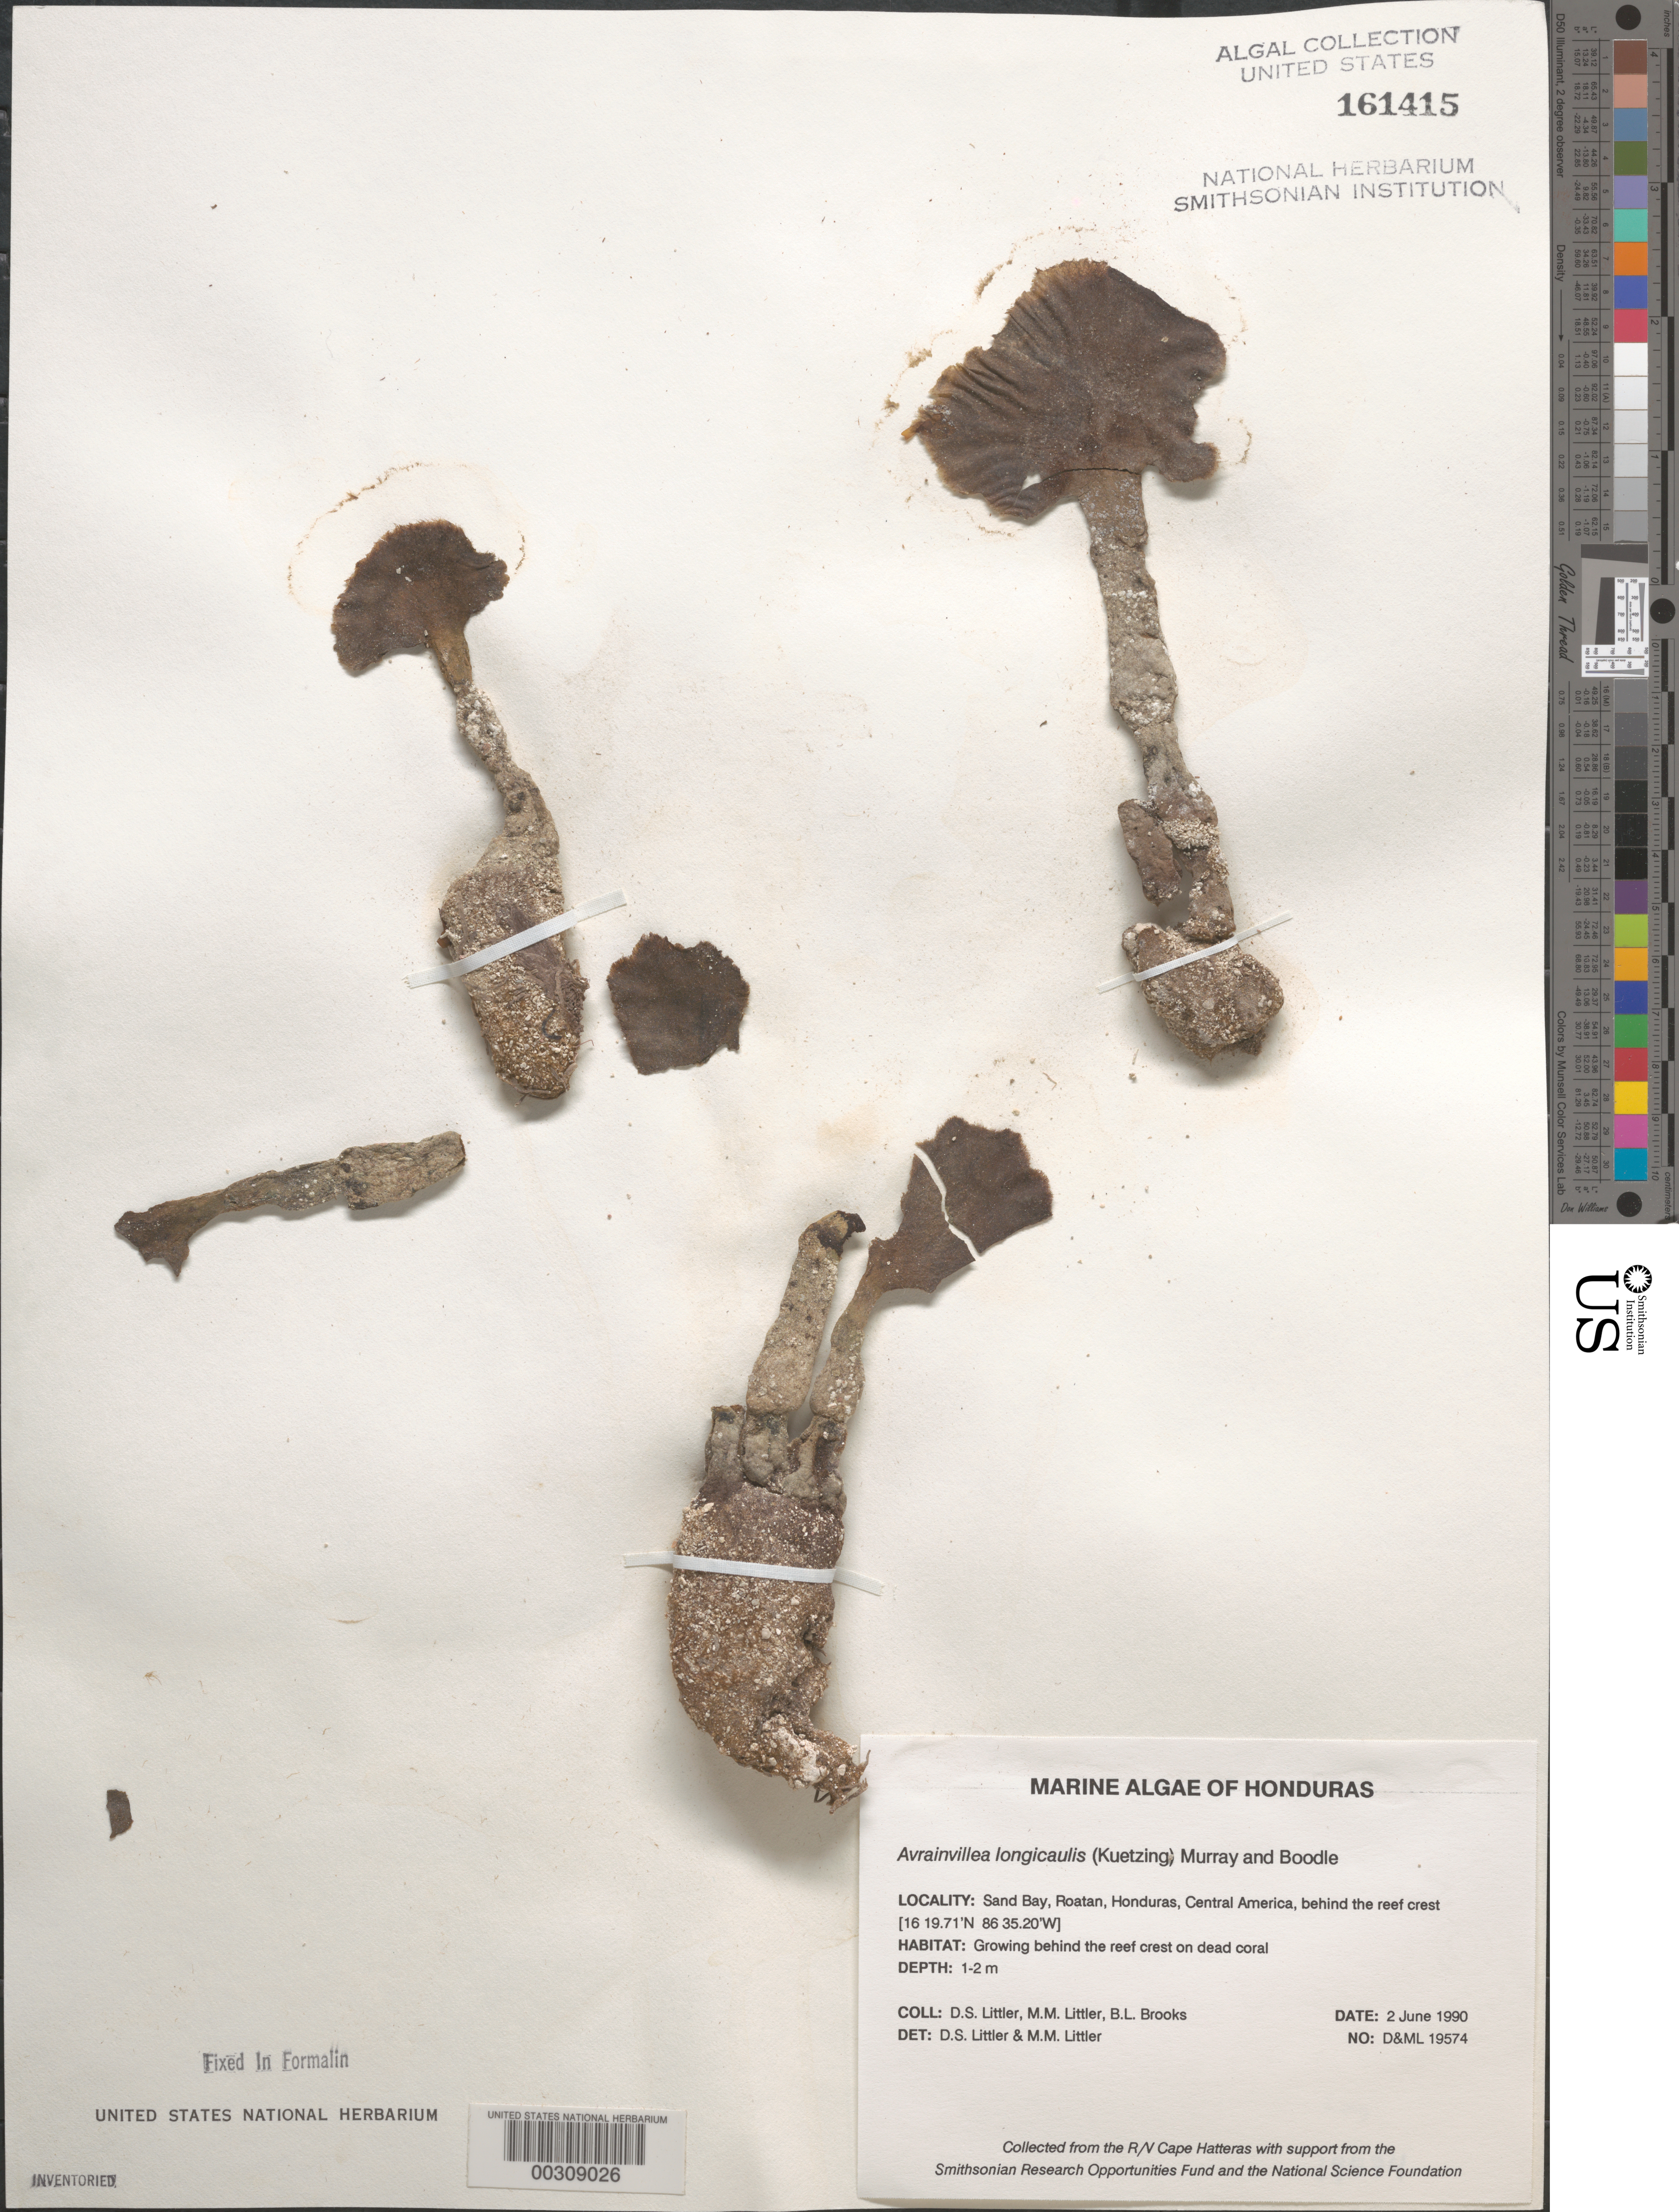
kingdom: Plantae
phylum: Chlorophyta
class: Ulvophyceae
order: Bryopsidales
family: Dichotomosiphonaceae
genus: Avrainvillea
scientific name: Avrainvillea longicaulis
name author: (Kütz.) G. Murray & Boodle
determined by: Littler, D. S.; Littler, M. M.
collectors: D. S. Littler, M. M. Littler & B. Brooks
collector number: D&ML 19574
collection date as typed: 02 Jun 1990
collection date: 1990-06-02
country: Honduras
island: Roatan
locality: Sand Bay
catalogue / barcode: US 161415